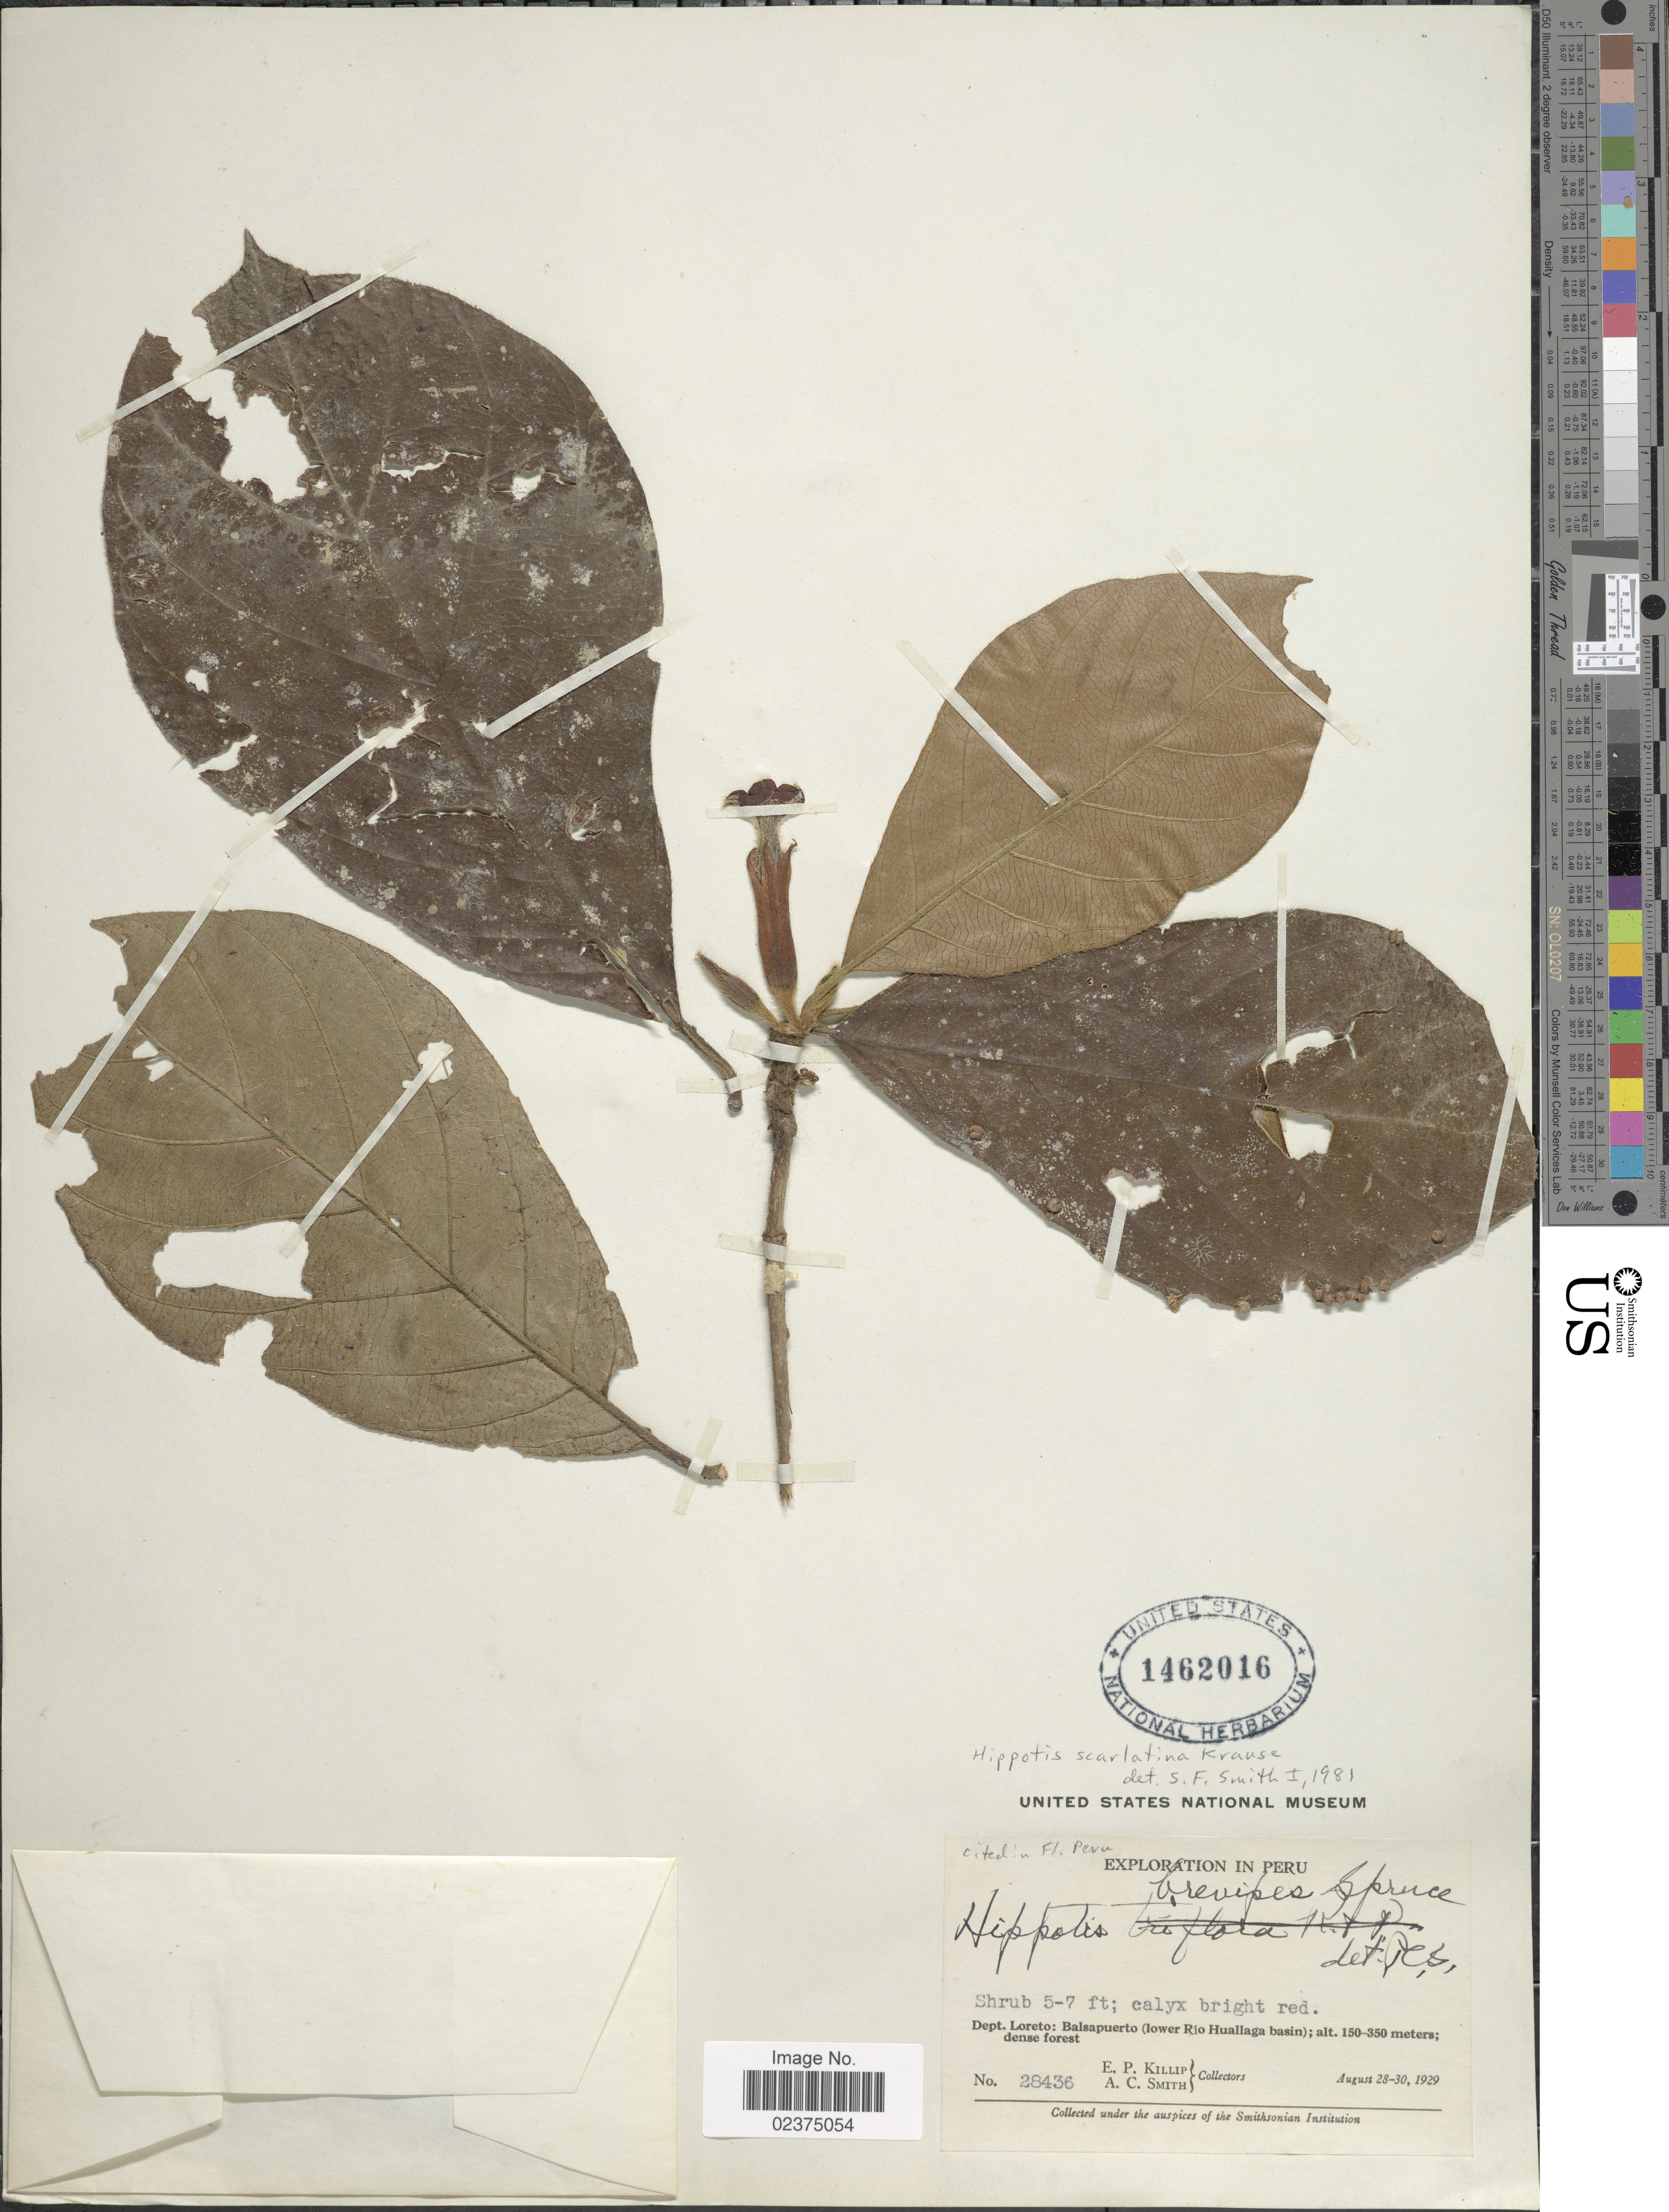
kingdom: Plantae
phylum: Tracheophyta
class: Magnoliopsida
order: Gentianales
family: Rubiaceae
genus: Hippotis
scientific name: Hippotis scarlatina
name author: K. Krause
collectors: E. P. Killip & A. C. Smith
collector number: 28436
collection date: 1929-08-28/1929-08-30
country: Peru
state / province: Loreto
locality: Balsapuerto (lower Rio Huallaga basin)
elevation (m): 150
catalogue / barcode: US 1462016